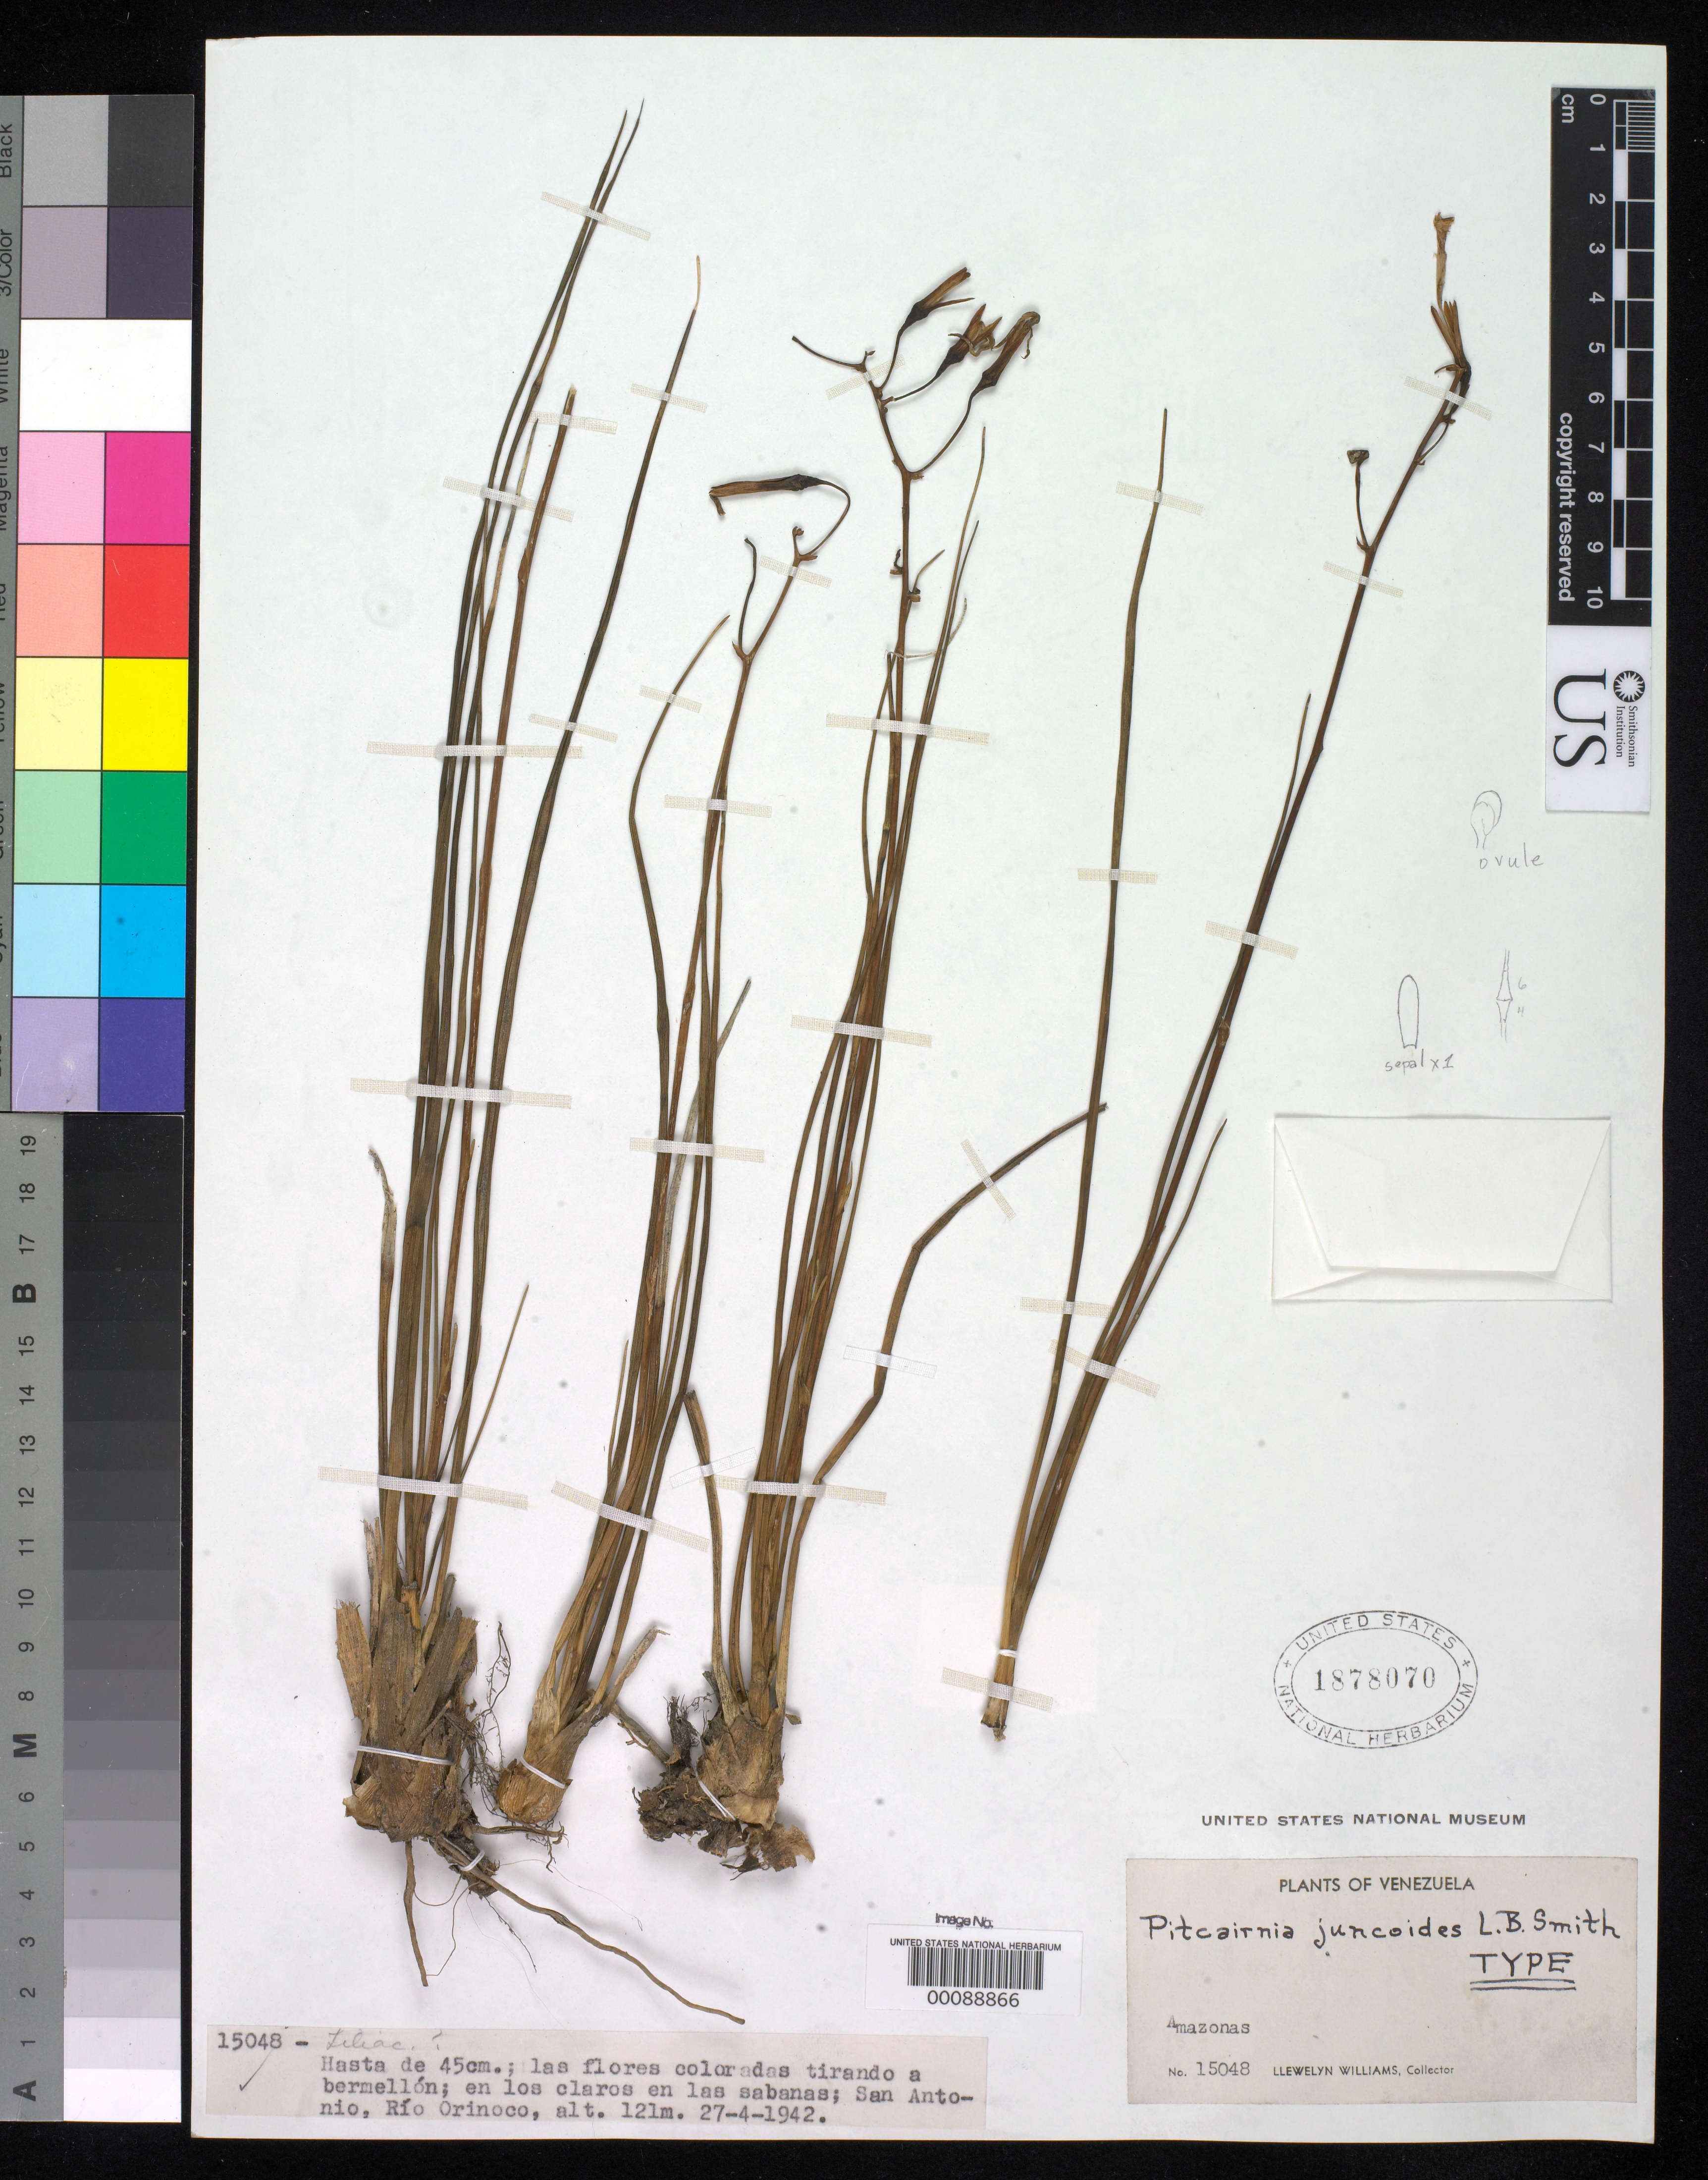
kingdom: Plantae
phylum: Tracheophyta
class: Liliopsida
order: Poales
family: Bromeliaceae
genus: Pitcairnia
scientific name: Pitcairnia juncoides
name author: L.B. Sm.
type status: Holotype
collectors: Ll. Williams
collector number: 15048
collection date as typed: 27 Apr 1942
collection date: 1942-04-27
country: Venezuela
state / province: Amazonas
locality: San Antonio, Rio Orinoco.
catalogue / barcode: US 1878070